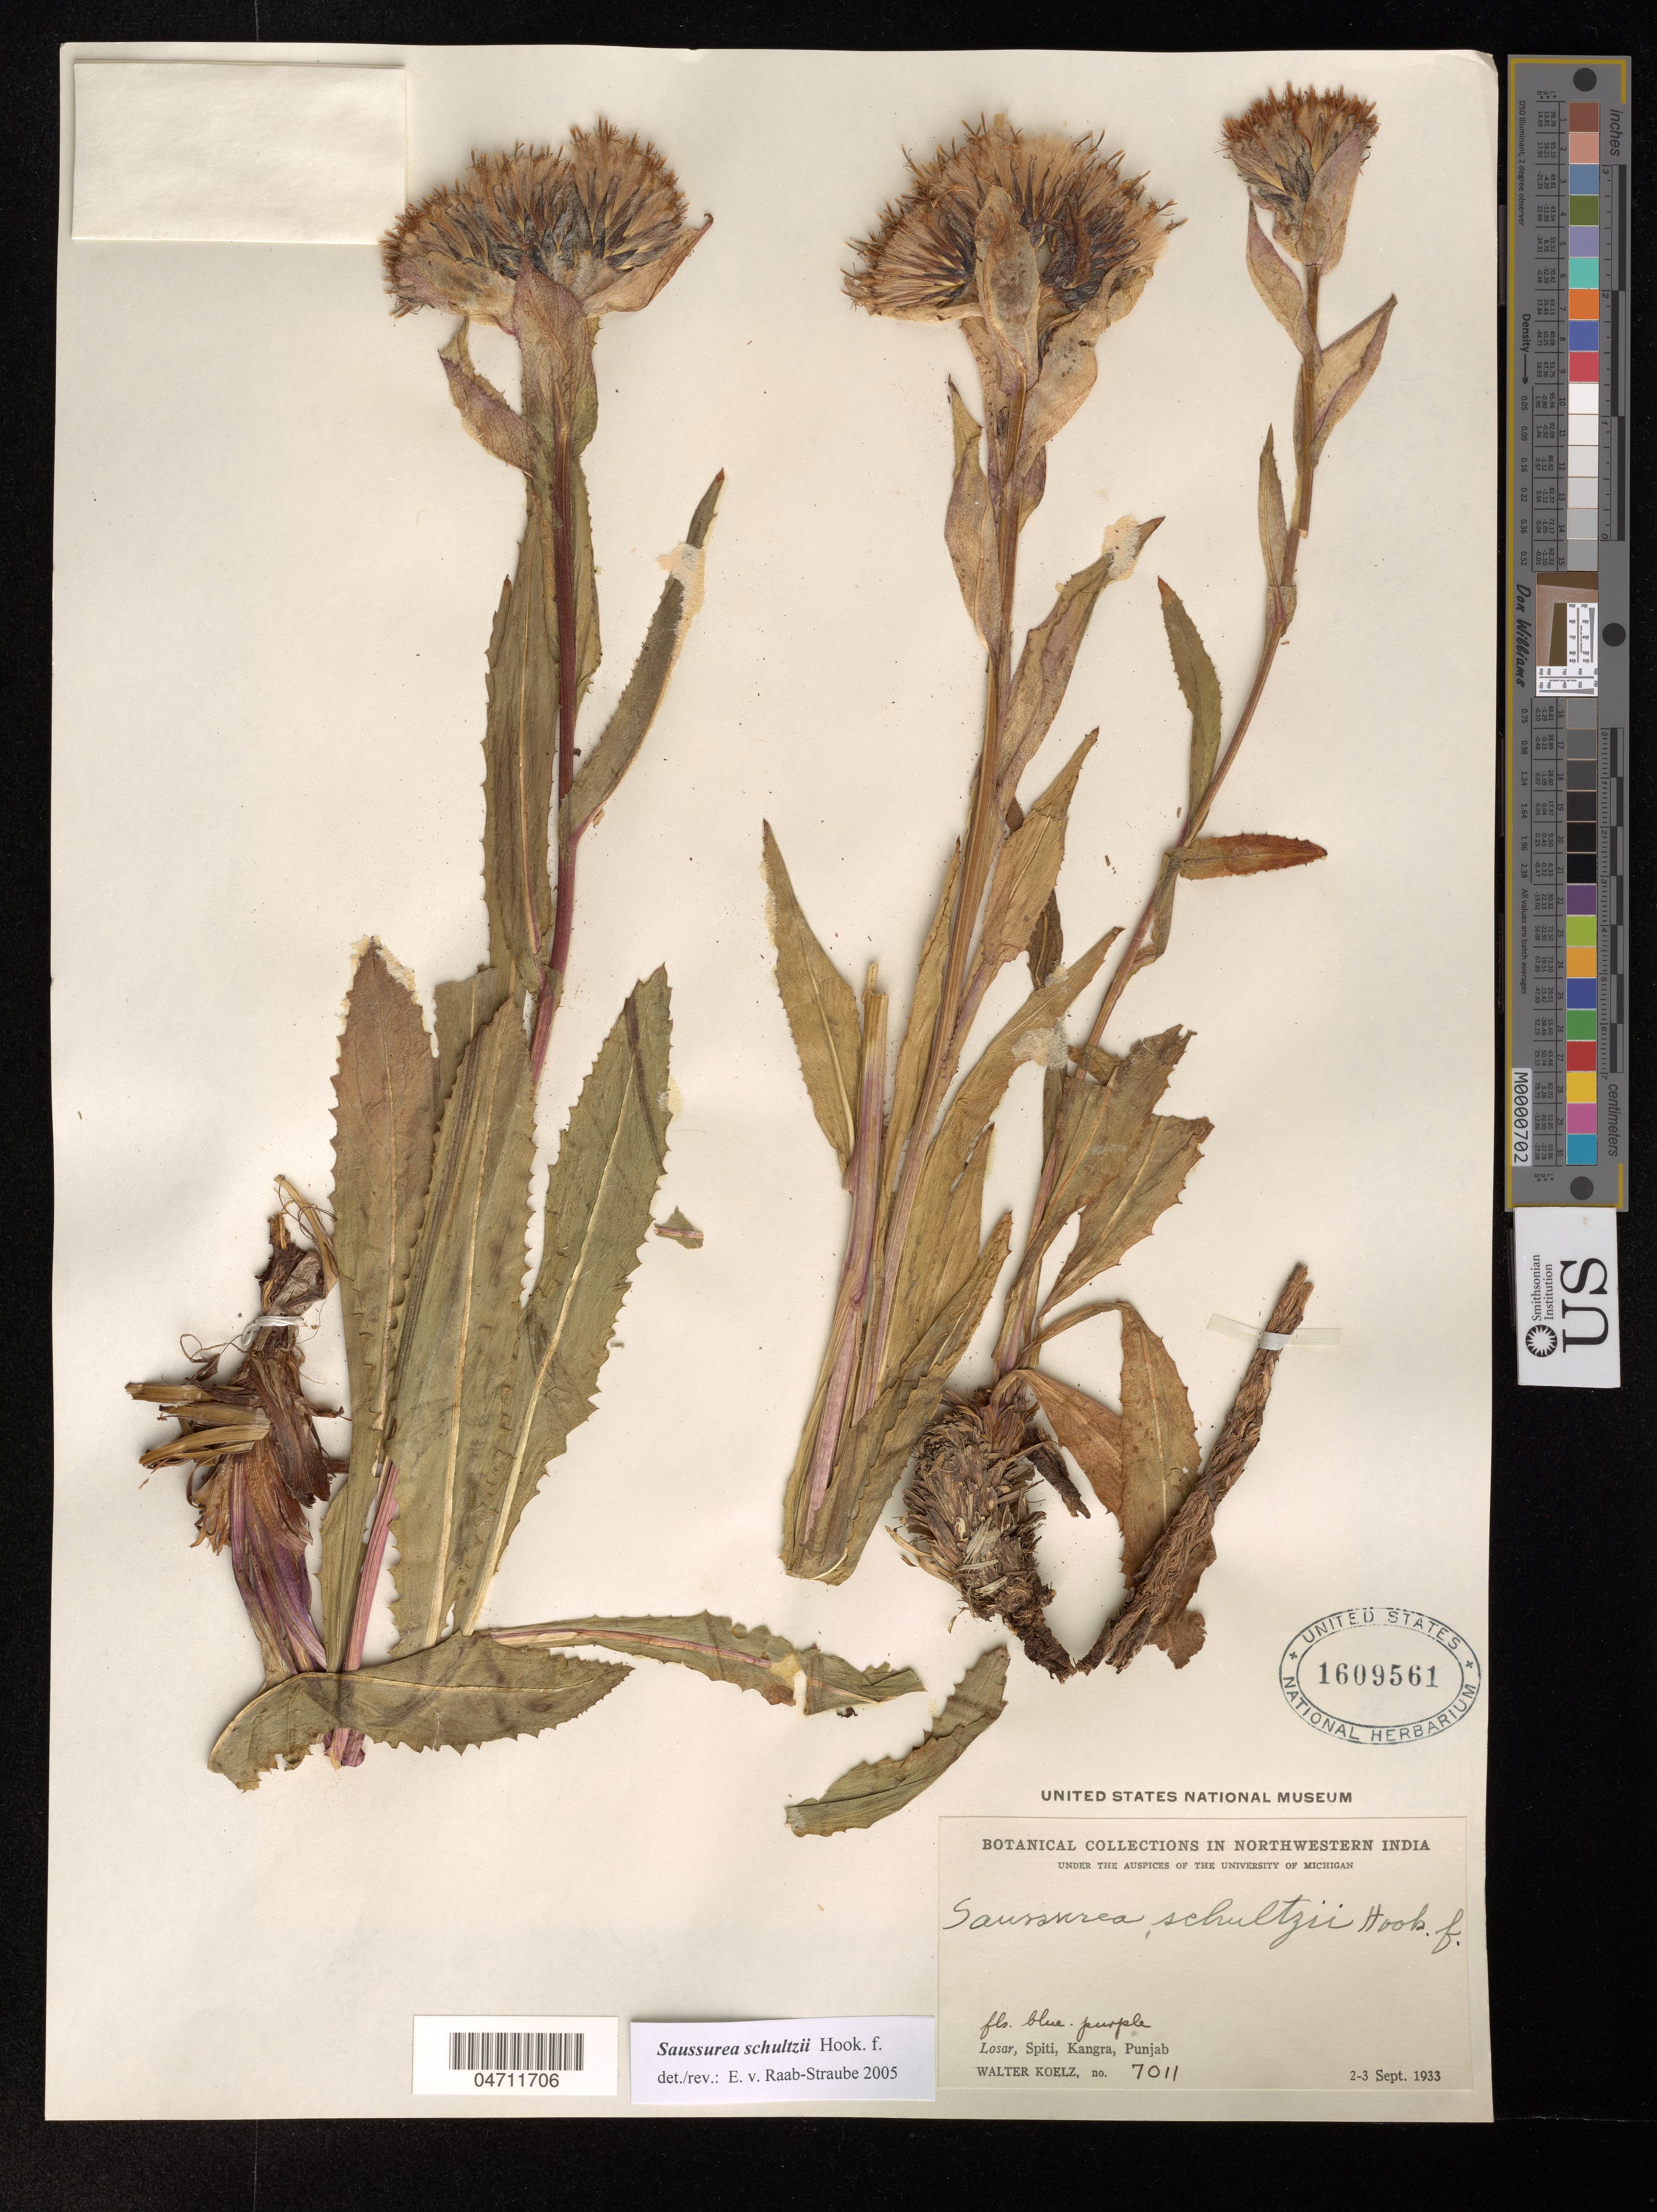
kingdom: Plantae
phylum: Tracheophyta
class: Magnoliopsida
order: Asterales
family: Asteraceae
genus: Saussurea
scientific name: Saussurea schultzii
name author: Hook. f.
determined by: Raab-Straube, Eckhard von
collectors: W. N. Koelz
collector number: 7011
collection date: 1933-09-02/1933-09-03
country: India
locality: Northwestern India, Losar, Spiti, Kangra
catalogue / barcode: US 1609561